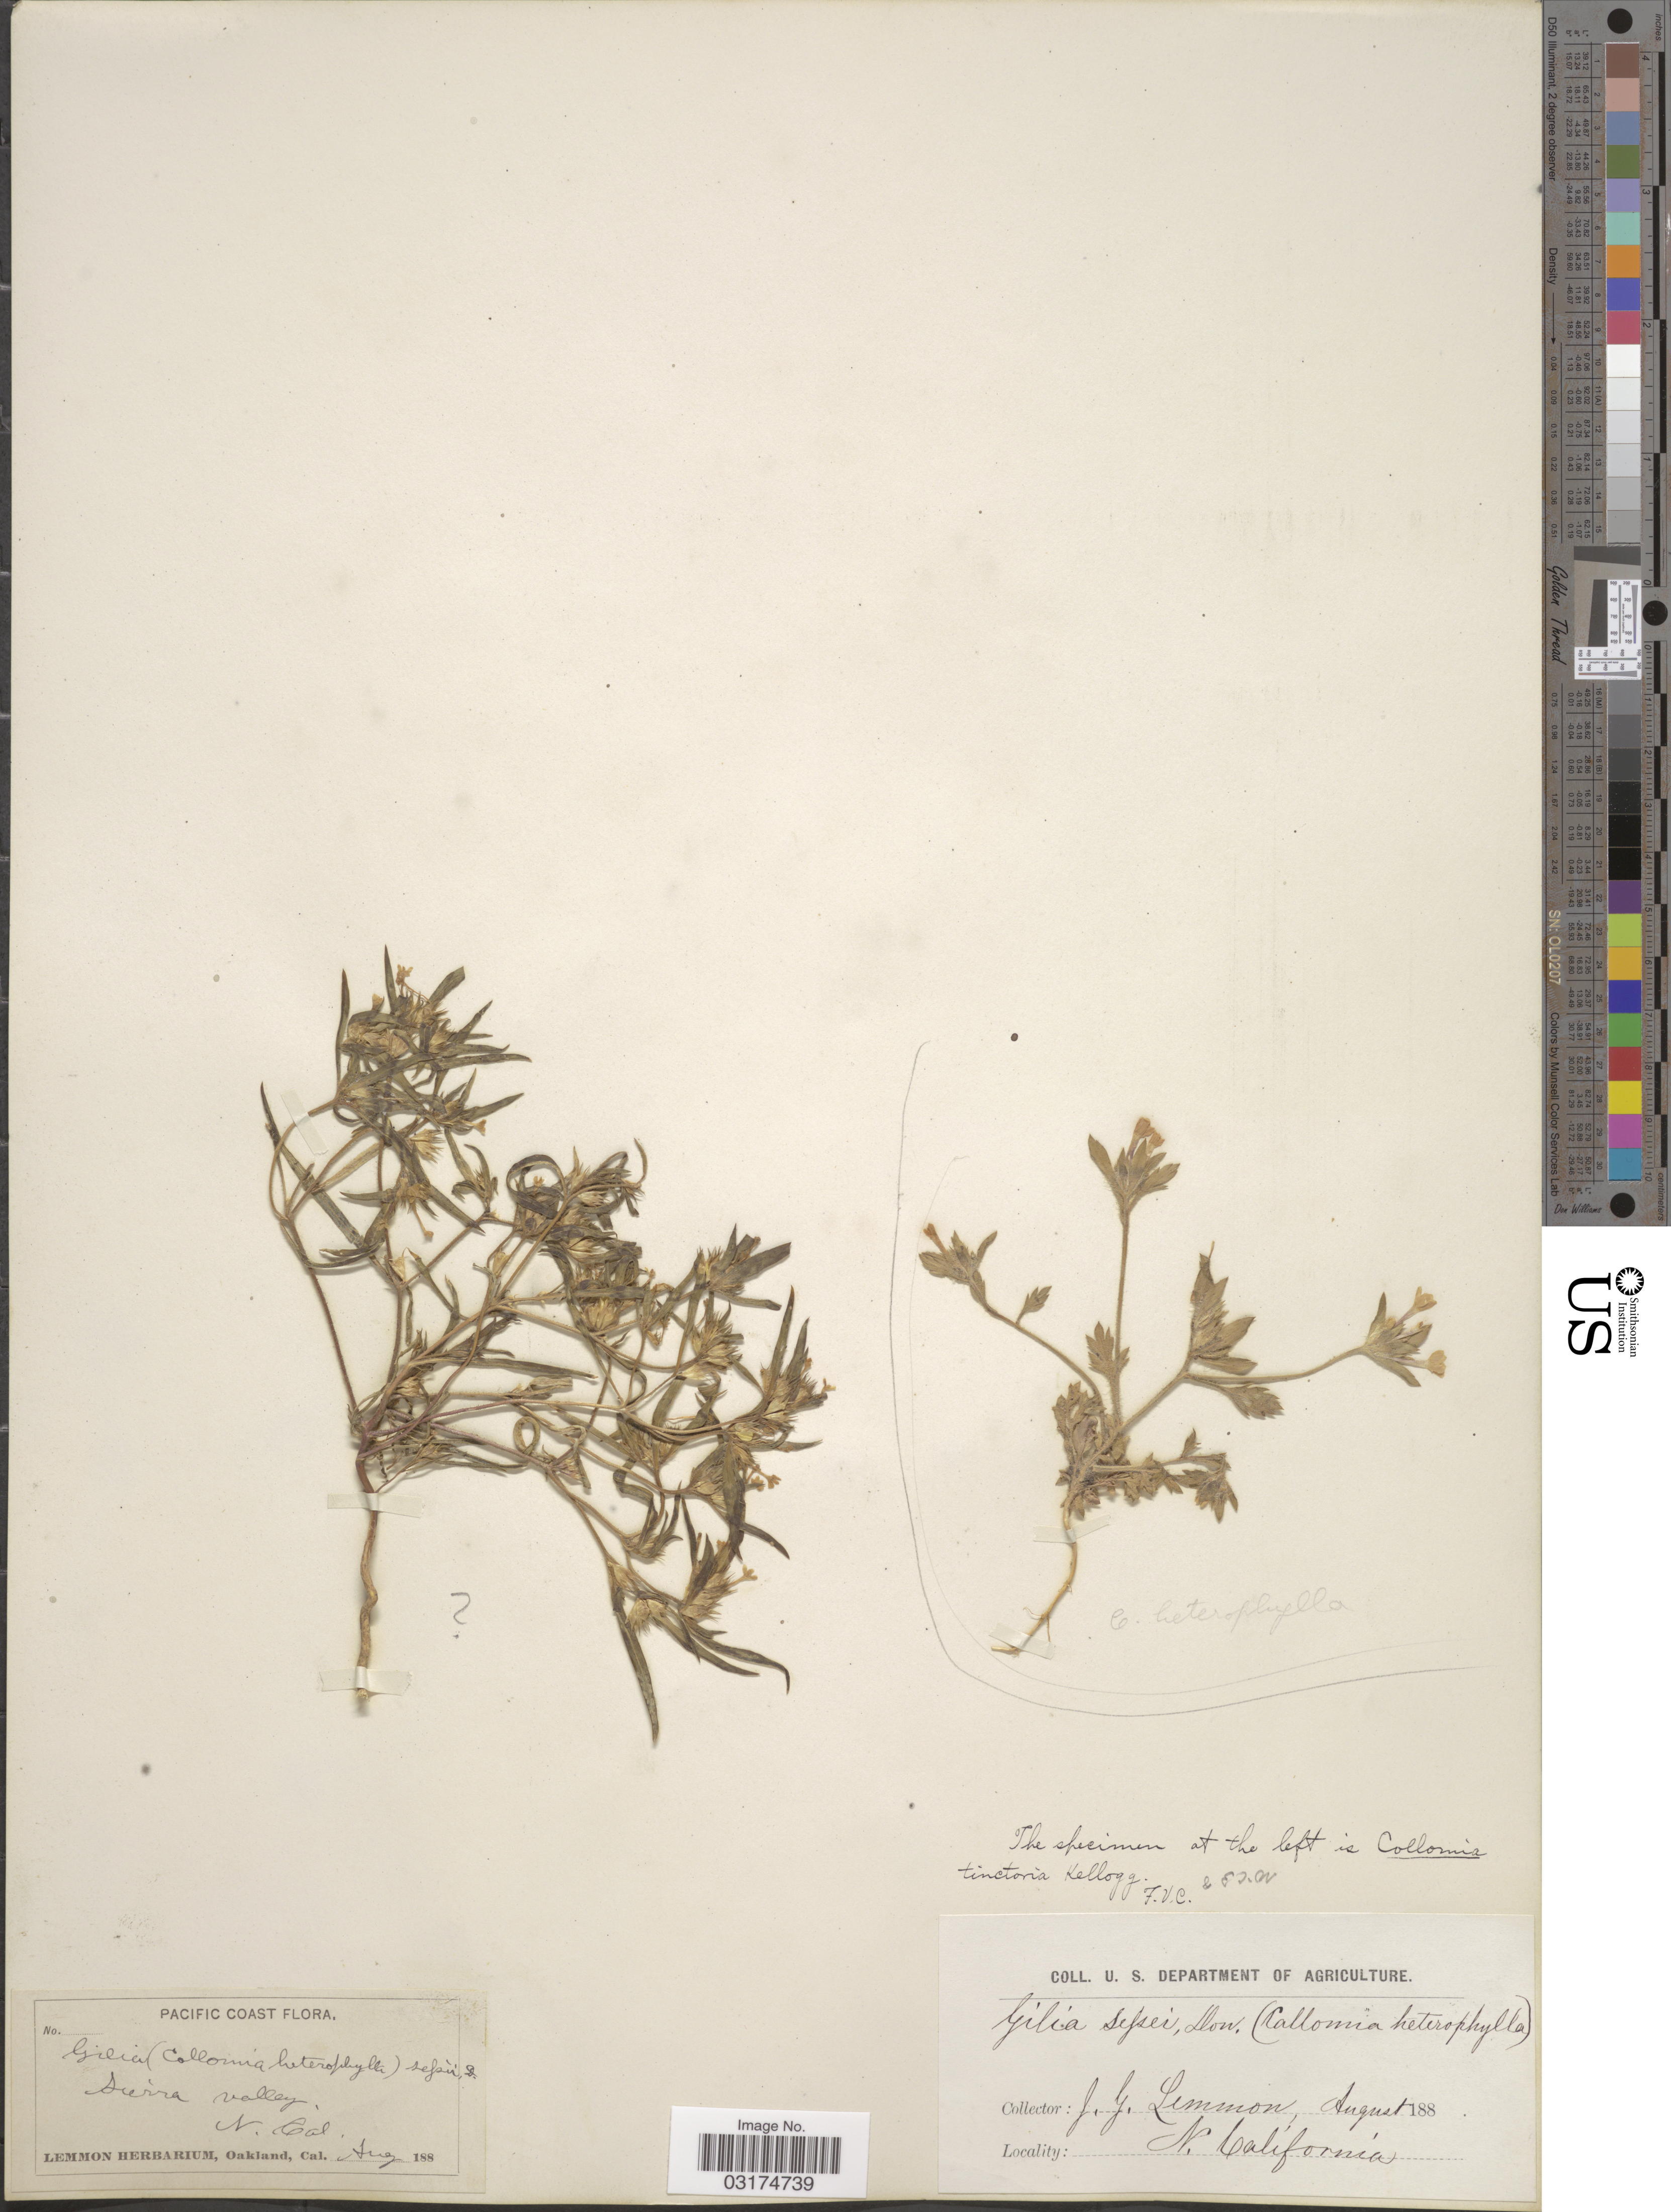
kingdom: Plantae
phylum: Tracheophyta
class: Magnoliopsida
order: Ericales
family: Polemoniaceae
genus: Collomia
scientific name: Collomia tinctoria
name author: Kellogg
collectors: J. Lemmon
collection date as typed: Aug 188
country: United States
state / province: California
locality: N. California. Sierra Valley. Pacific Coast.